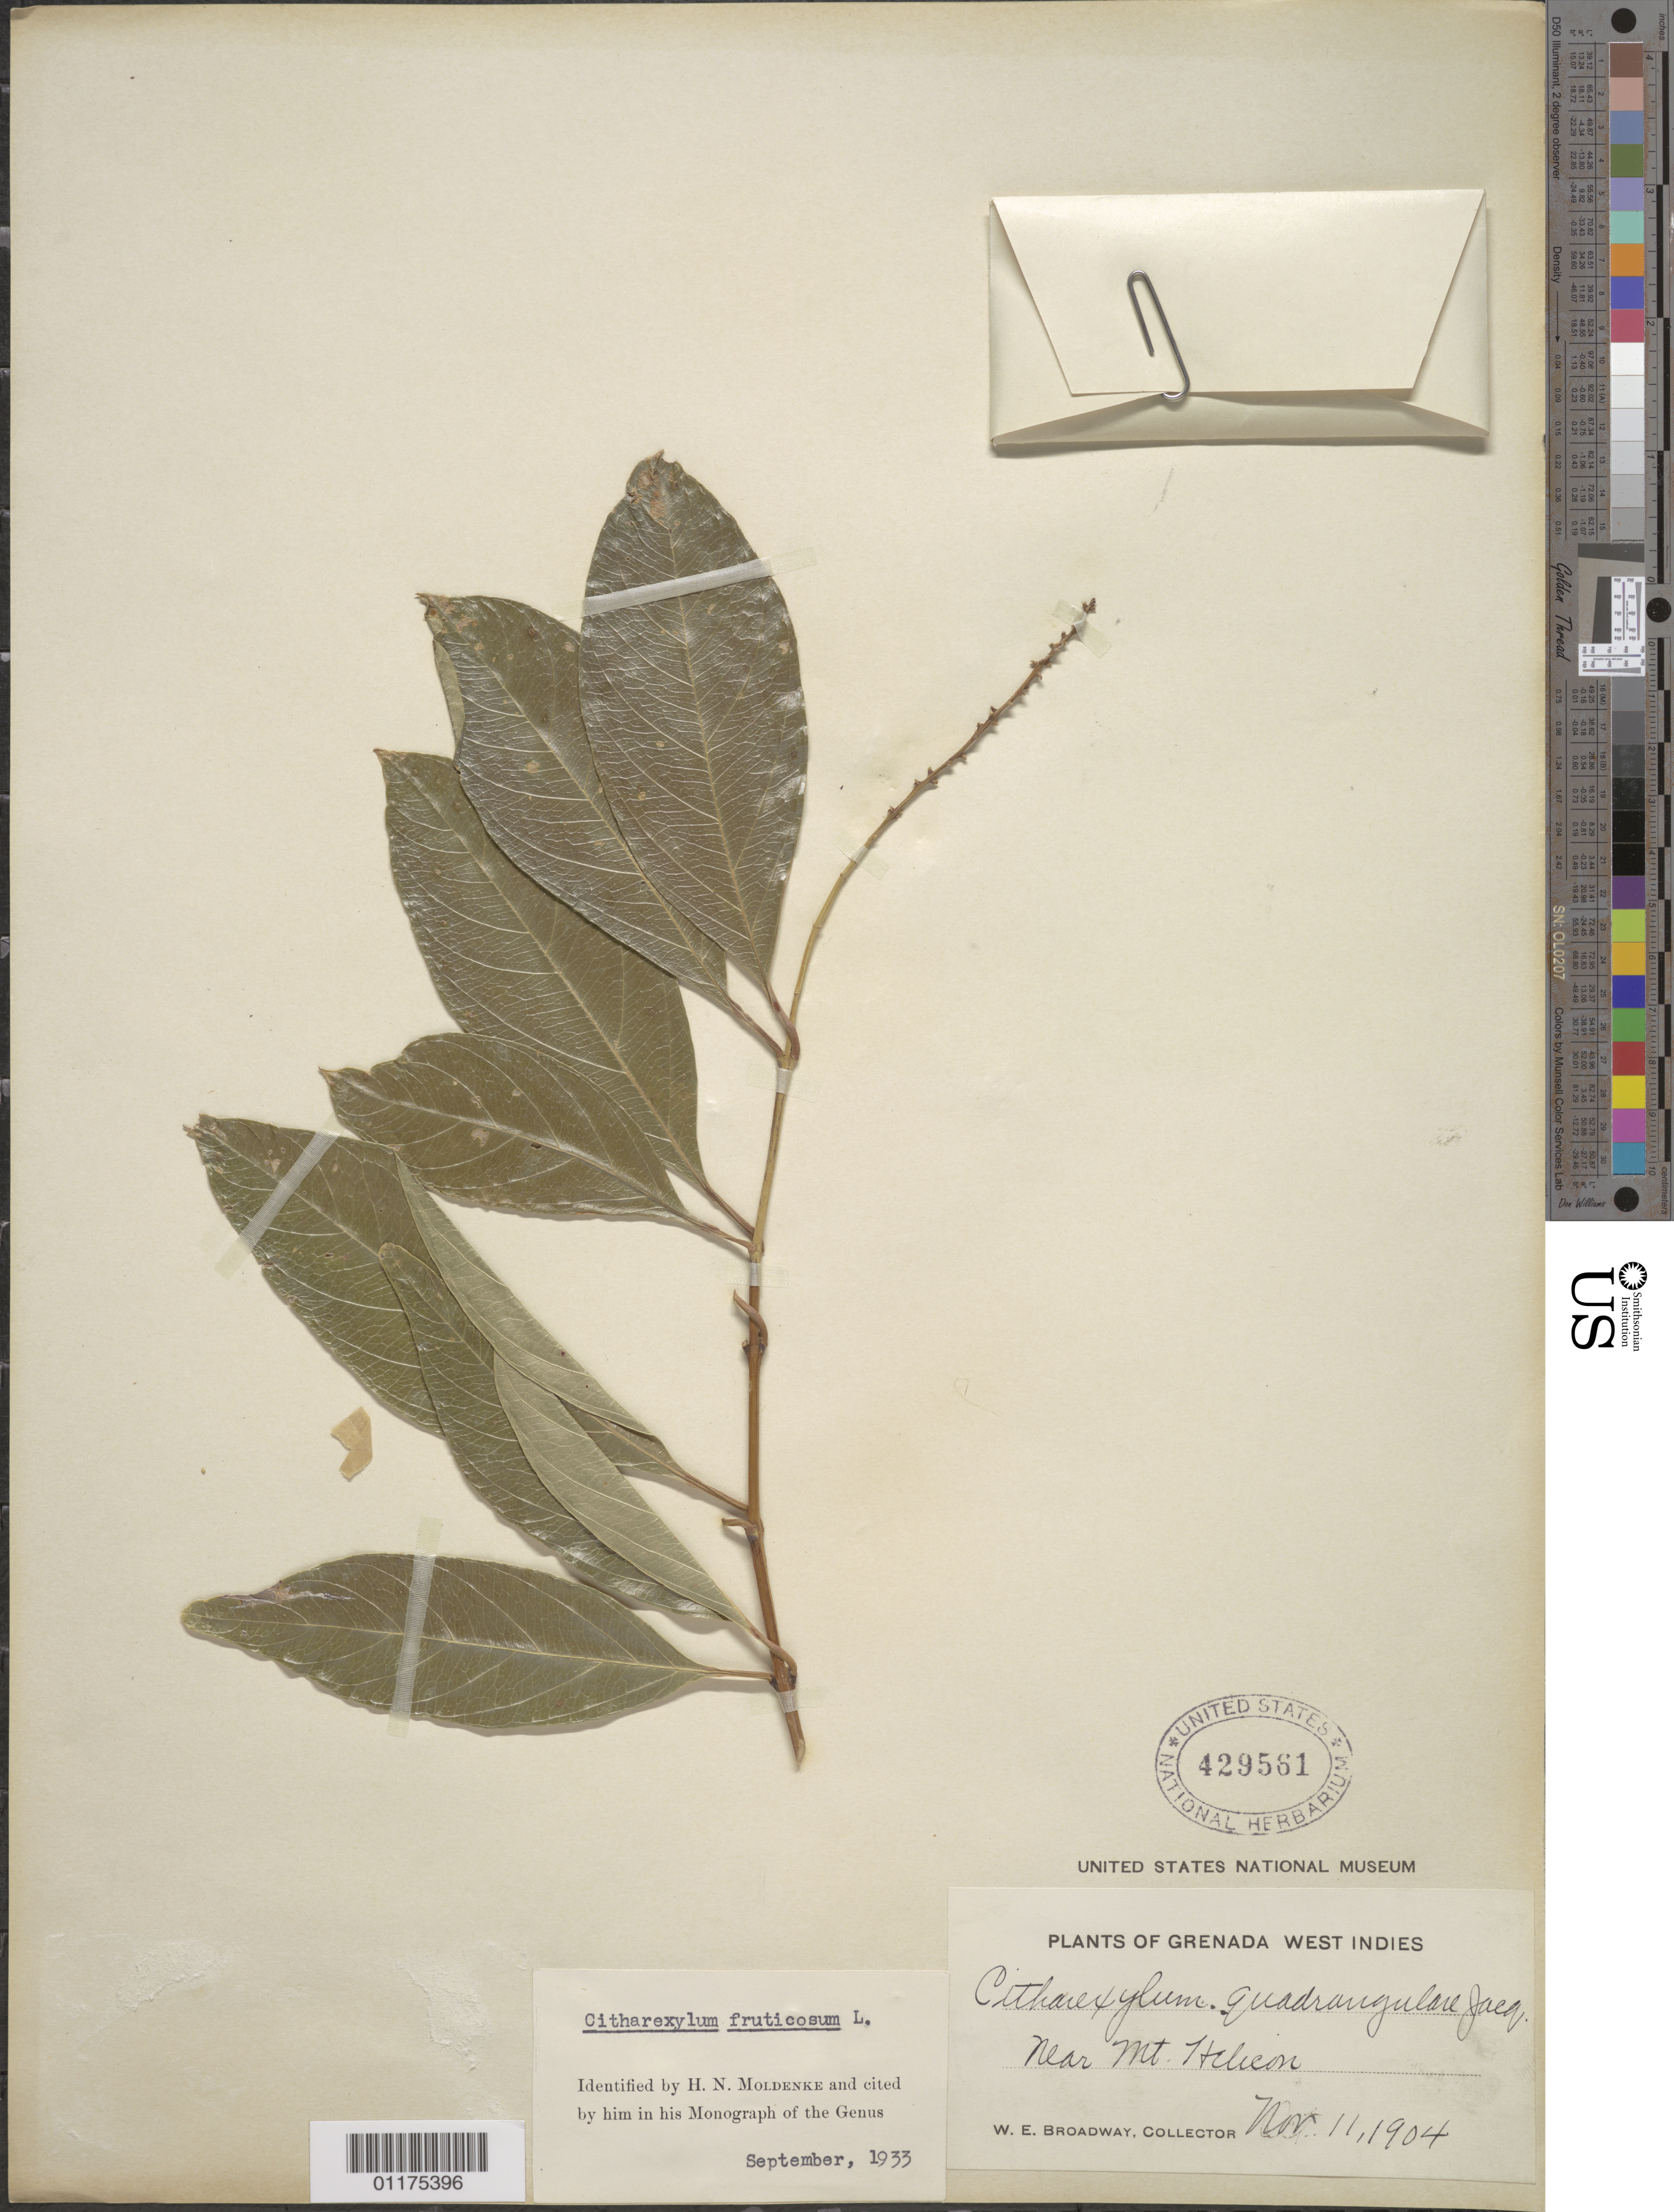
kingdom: Plantae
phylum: Tracheophyta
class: Magnoliopsida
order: Lamiales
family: Verbenaceae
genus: Citharexylum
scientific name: Citharexylum fruticosum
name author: L.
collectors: W. E. Broadway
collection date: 1904-11-11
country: Grenada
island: Grenada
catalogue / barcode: US 429561